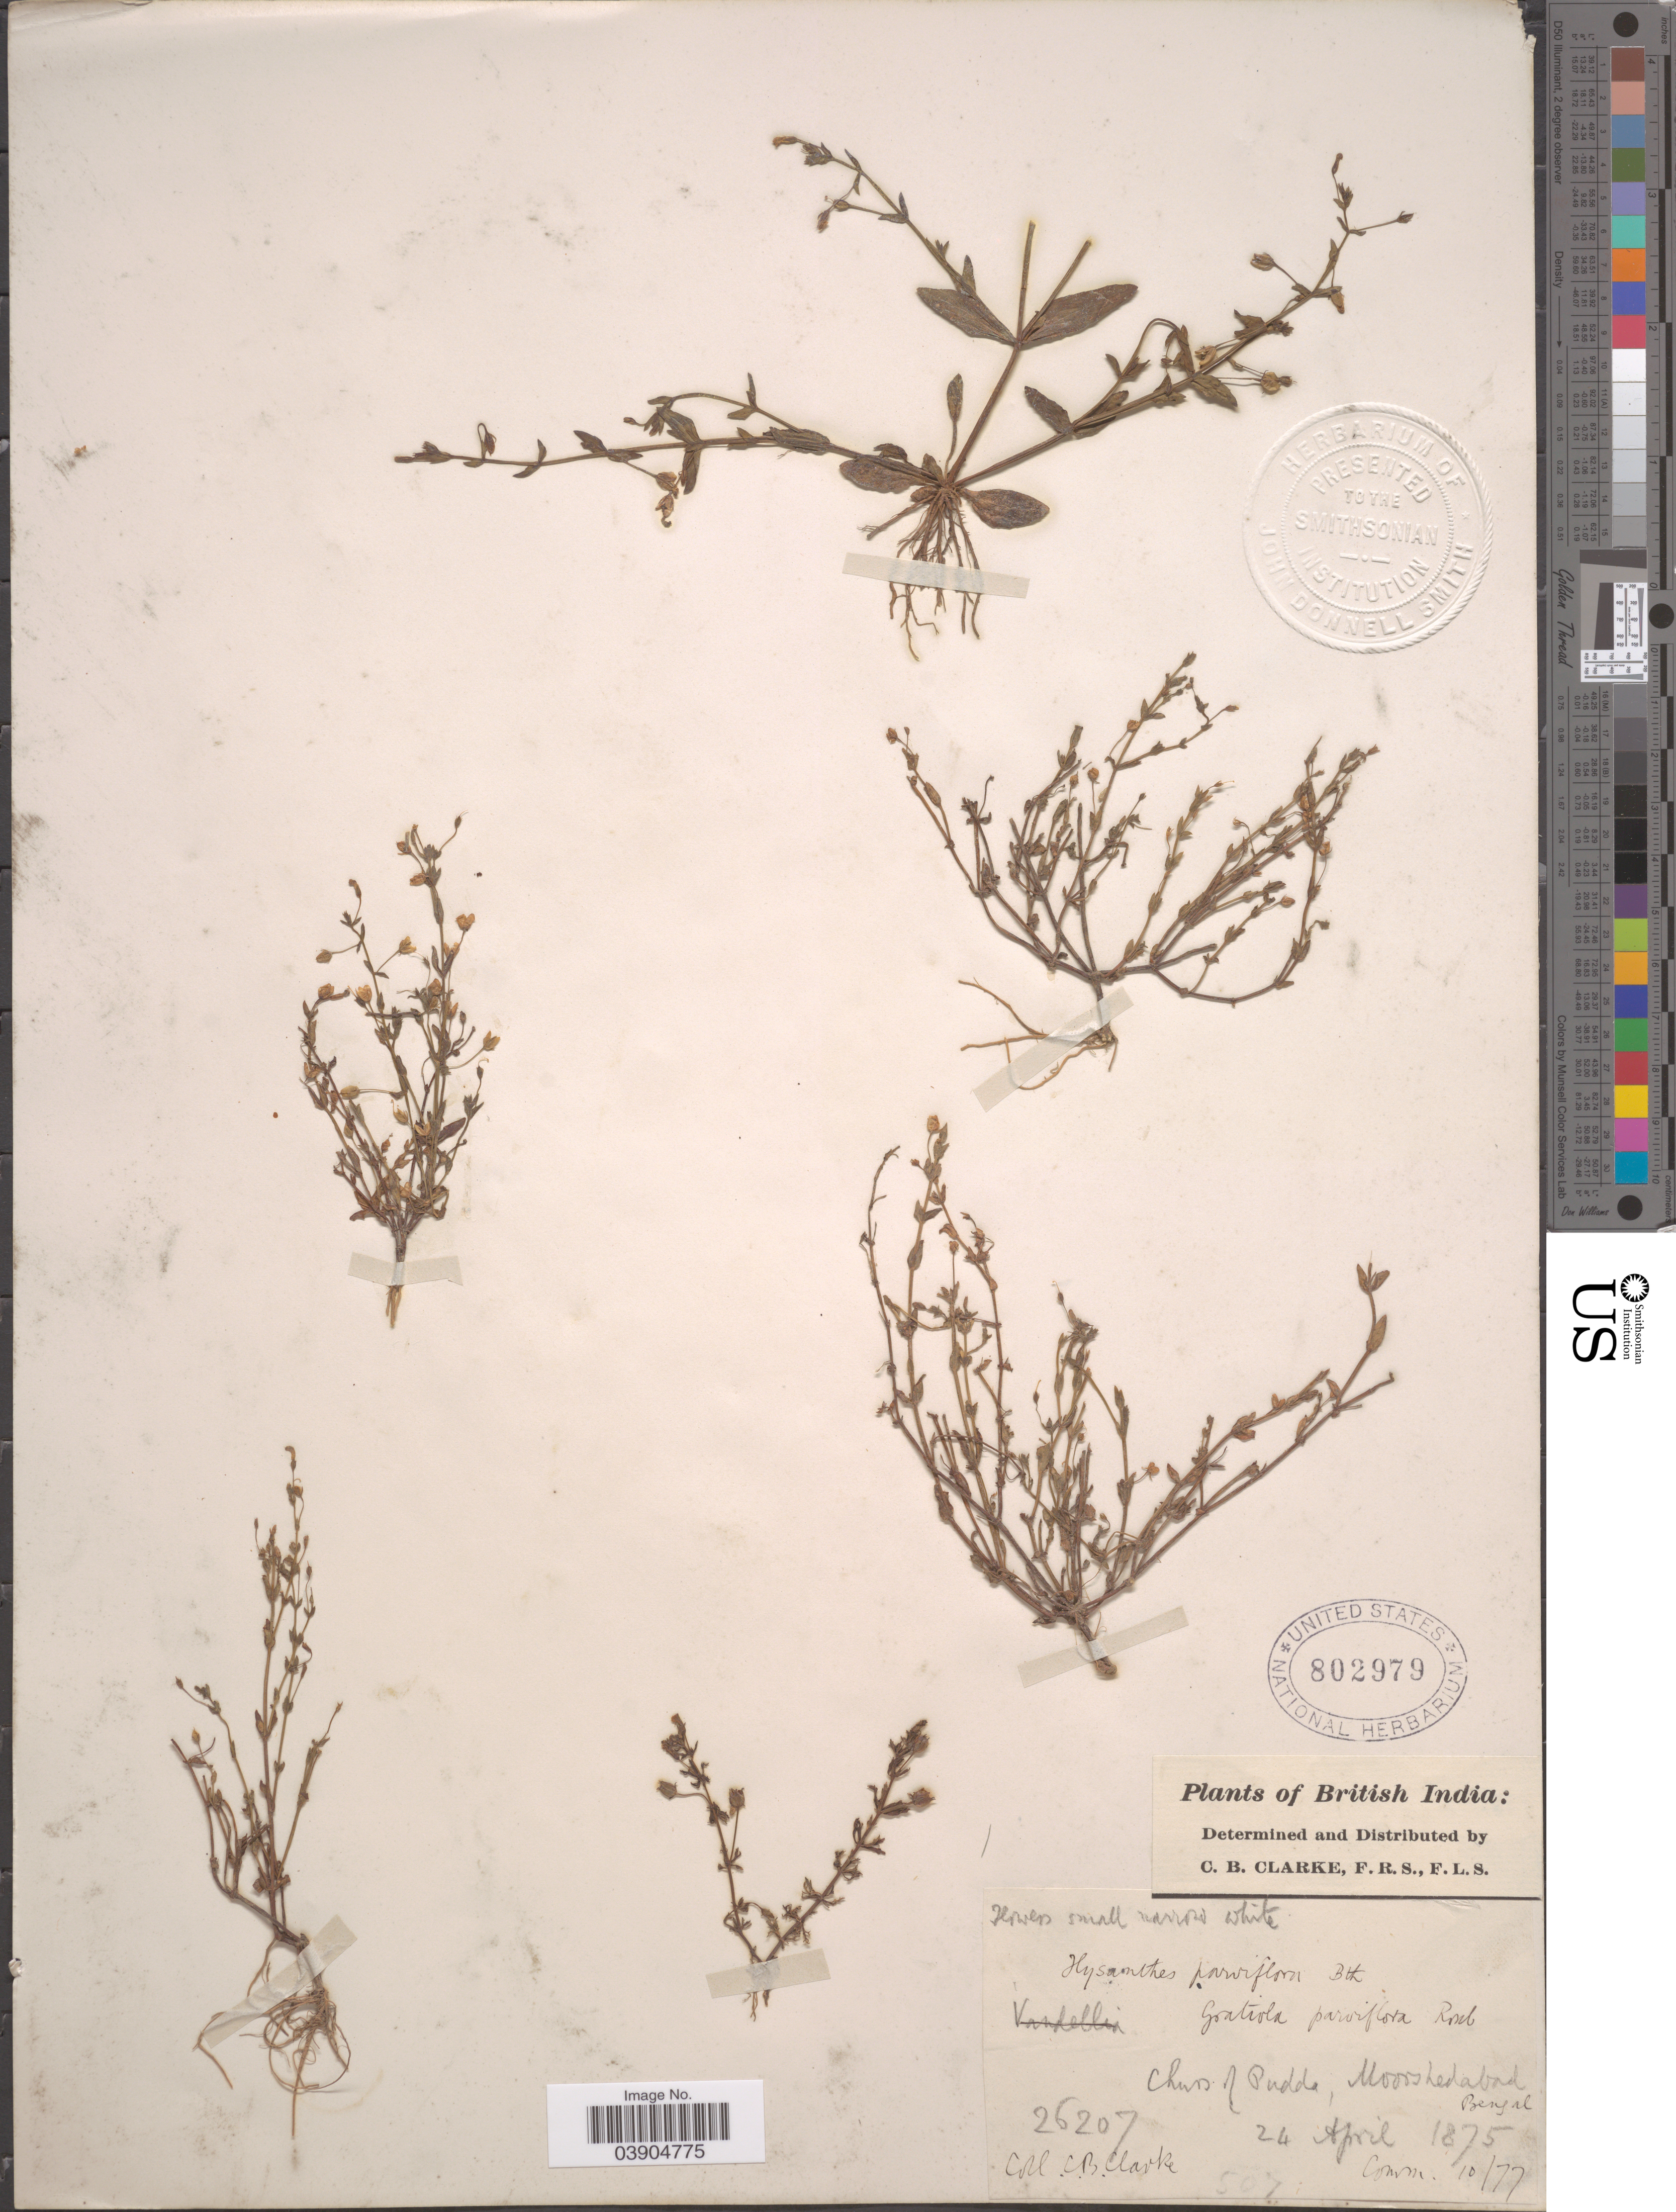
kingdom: Plantae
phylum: Tracheophyta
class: Magnoliopsida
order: Lamiales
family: Linderniaceae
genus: Lindernia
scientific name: Lindernia parviflora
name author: Haines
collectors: C. B. Clarke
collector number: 26207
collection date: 1875-04-24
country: India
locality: British India. Churs of Pudda, Moorshedabad, Bengal.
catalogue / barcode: US 802979